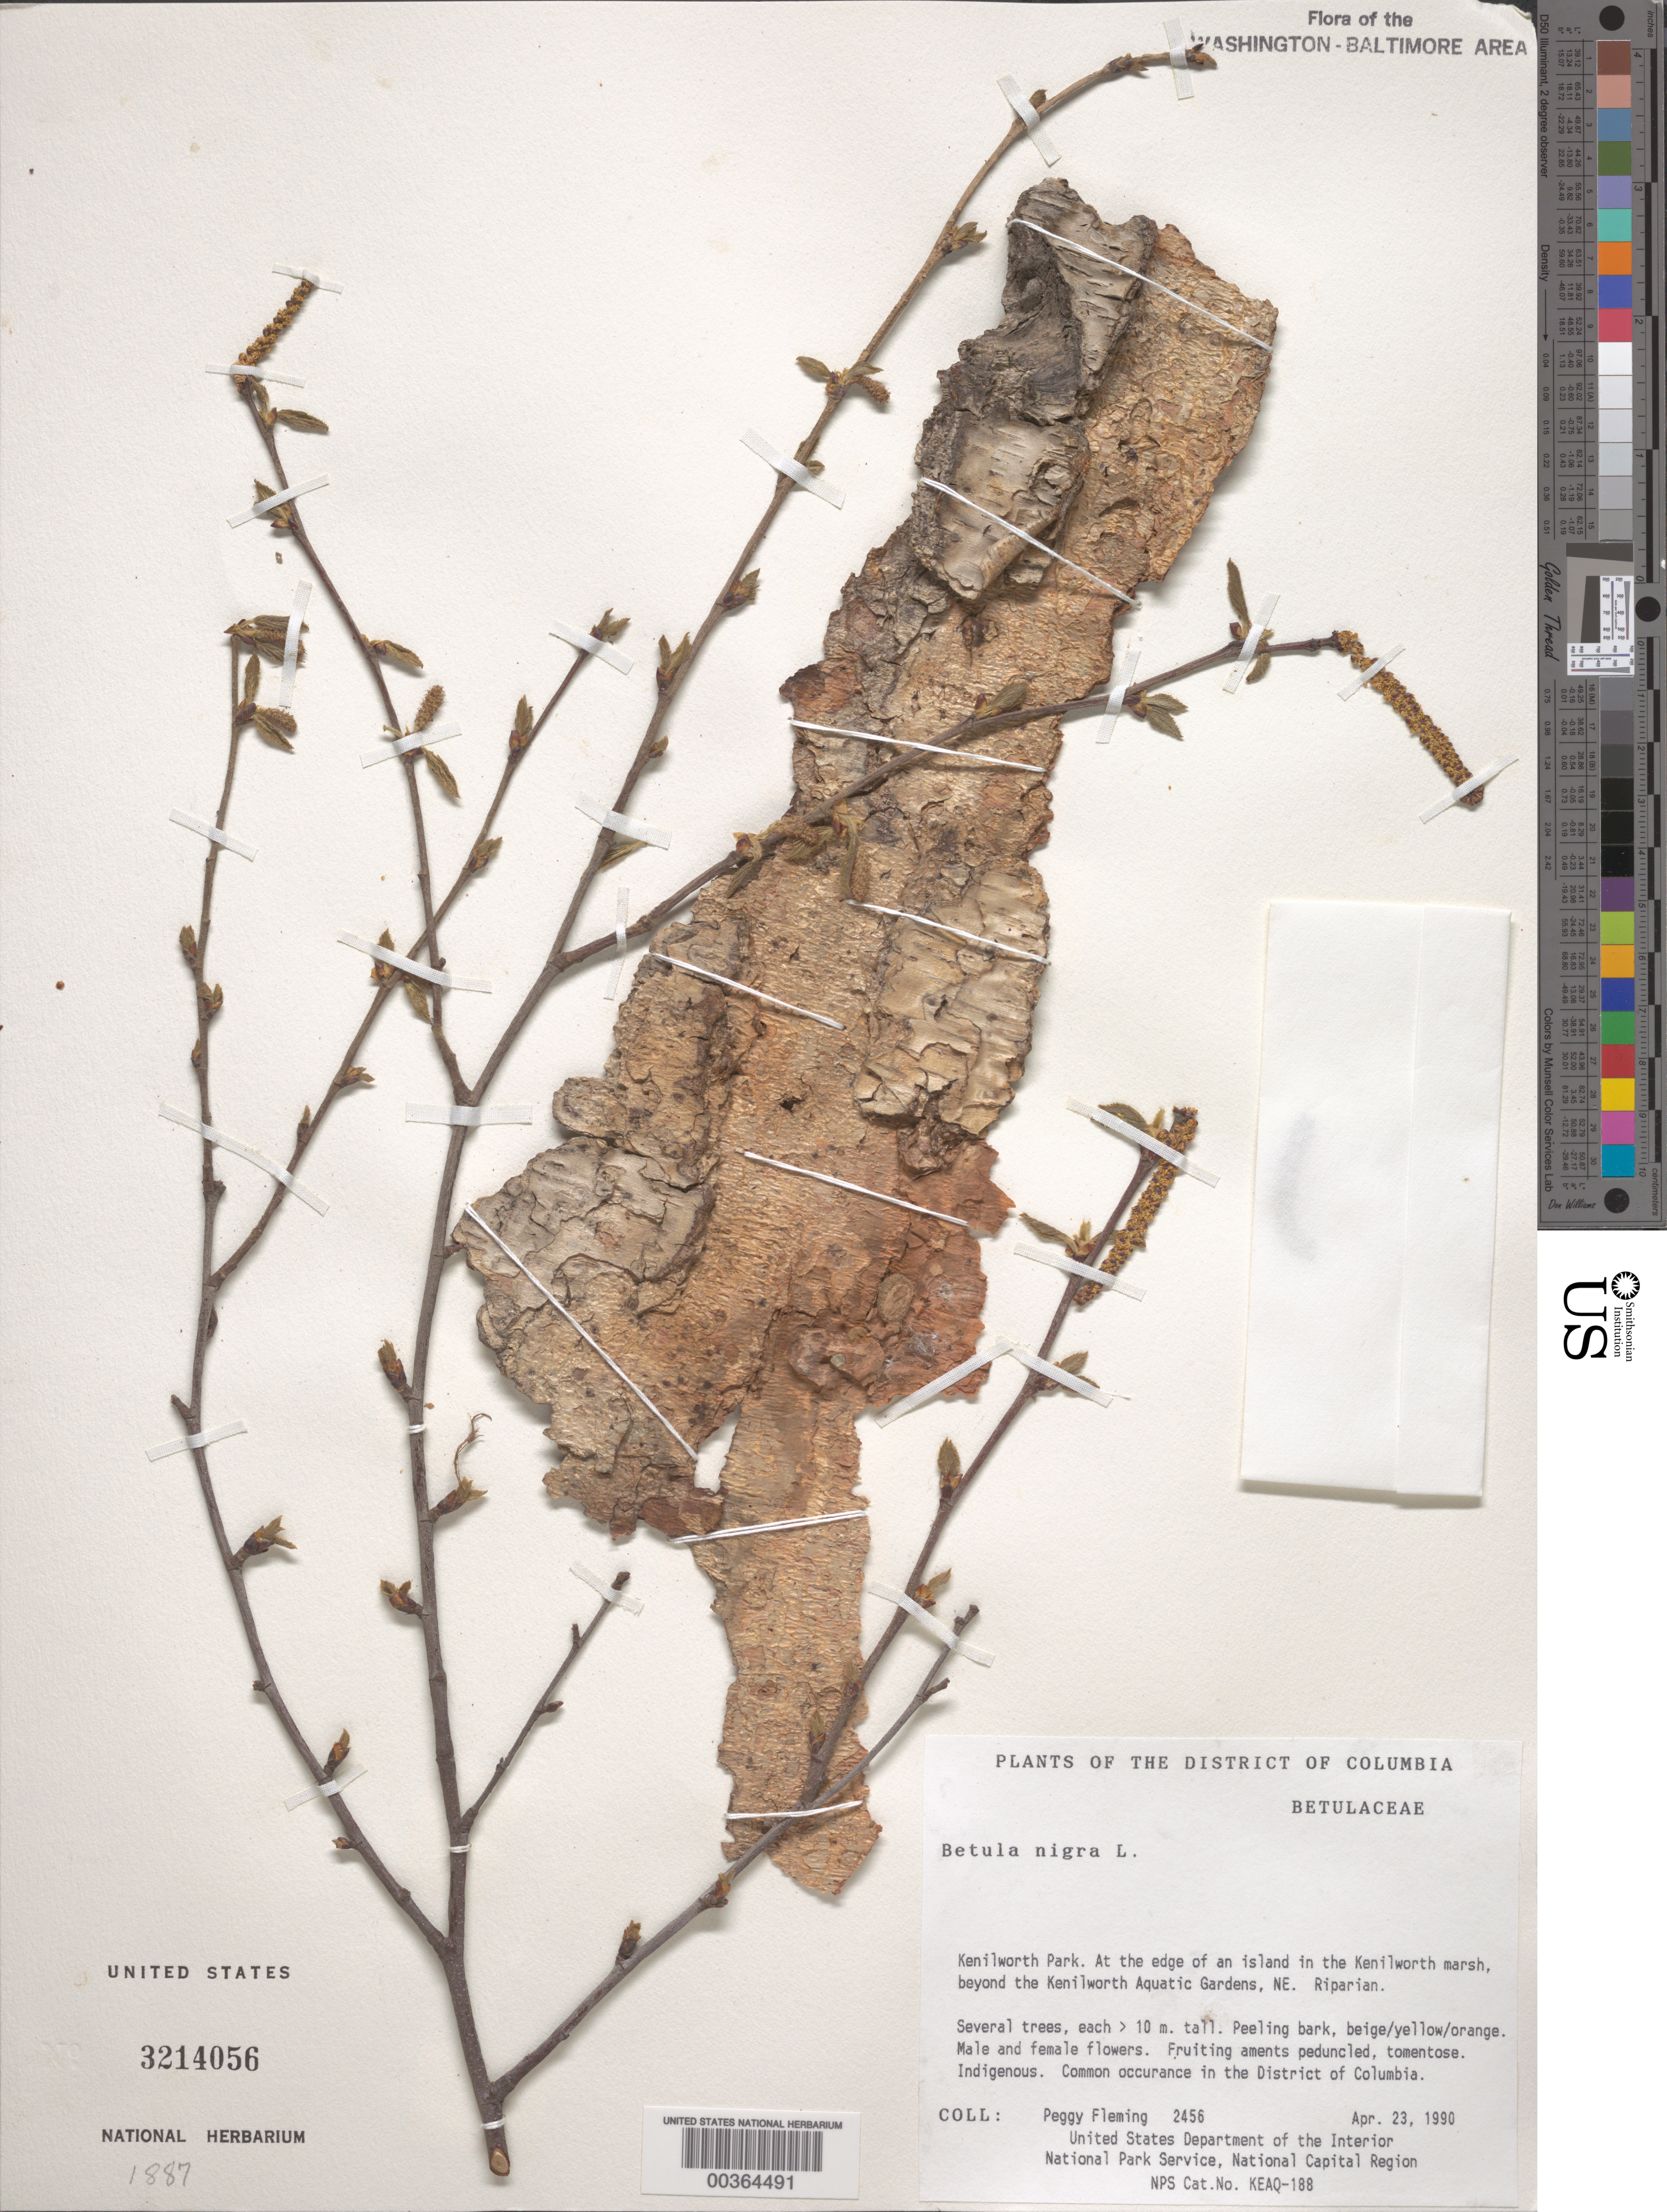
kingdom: Plantae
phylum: Tracheophyta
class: Magnoliopsida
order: Fagales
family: Betulaceae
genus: Betula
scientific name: Betula nigra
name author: L.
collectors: P. Fleming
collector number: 2456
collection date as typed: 23 Apr 1990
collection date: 1990-04-23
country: United States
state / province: District of Columbia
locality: Kenilworth Park, at edge of island in Kenilworth Marsh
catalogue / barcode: US 3214056